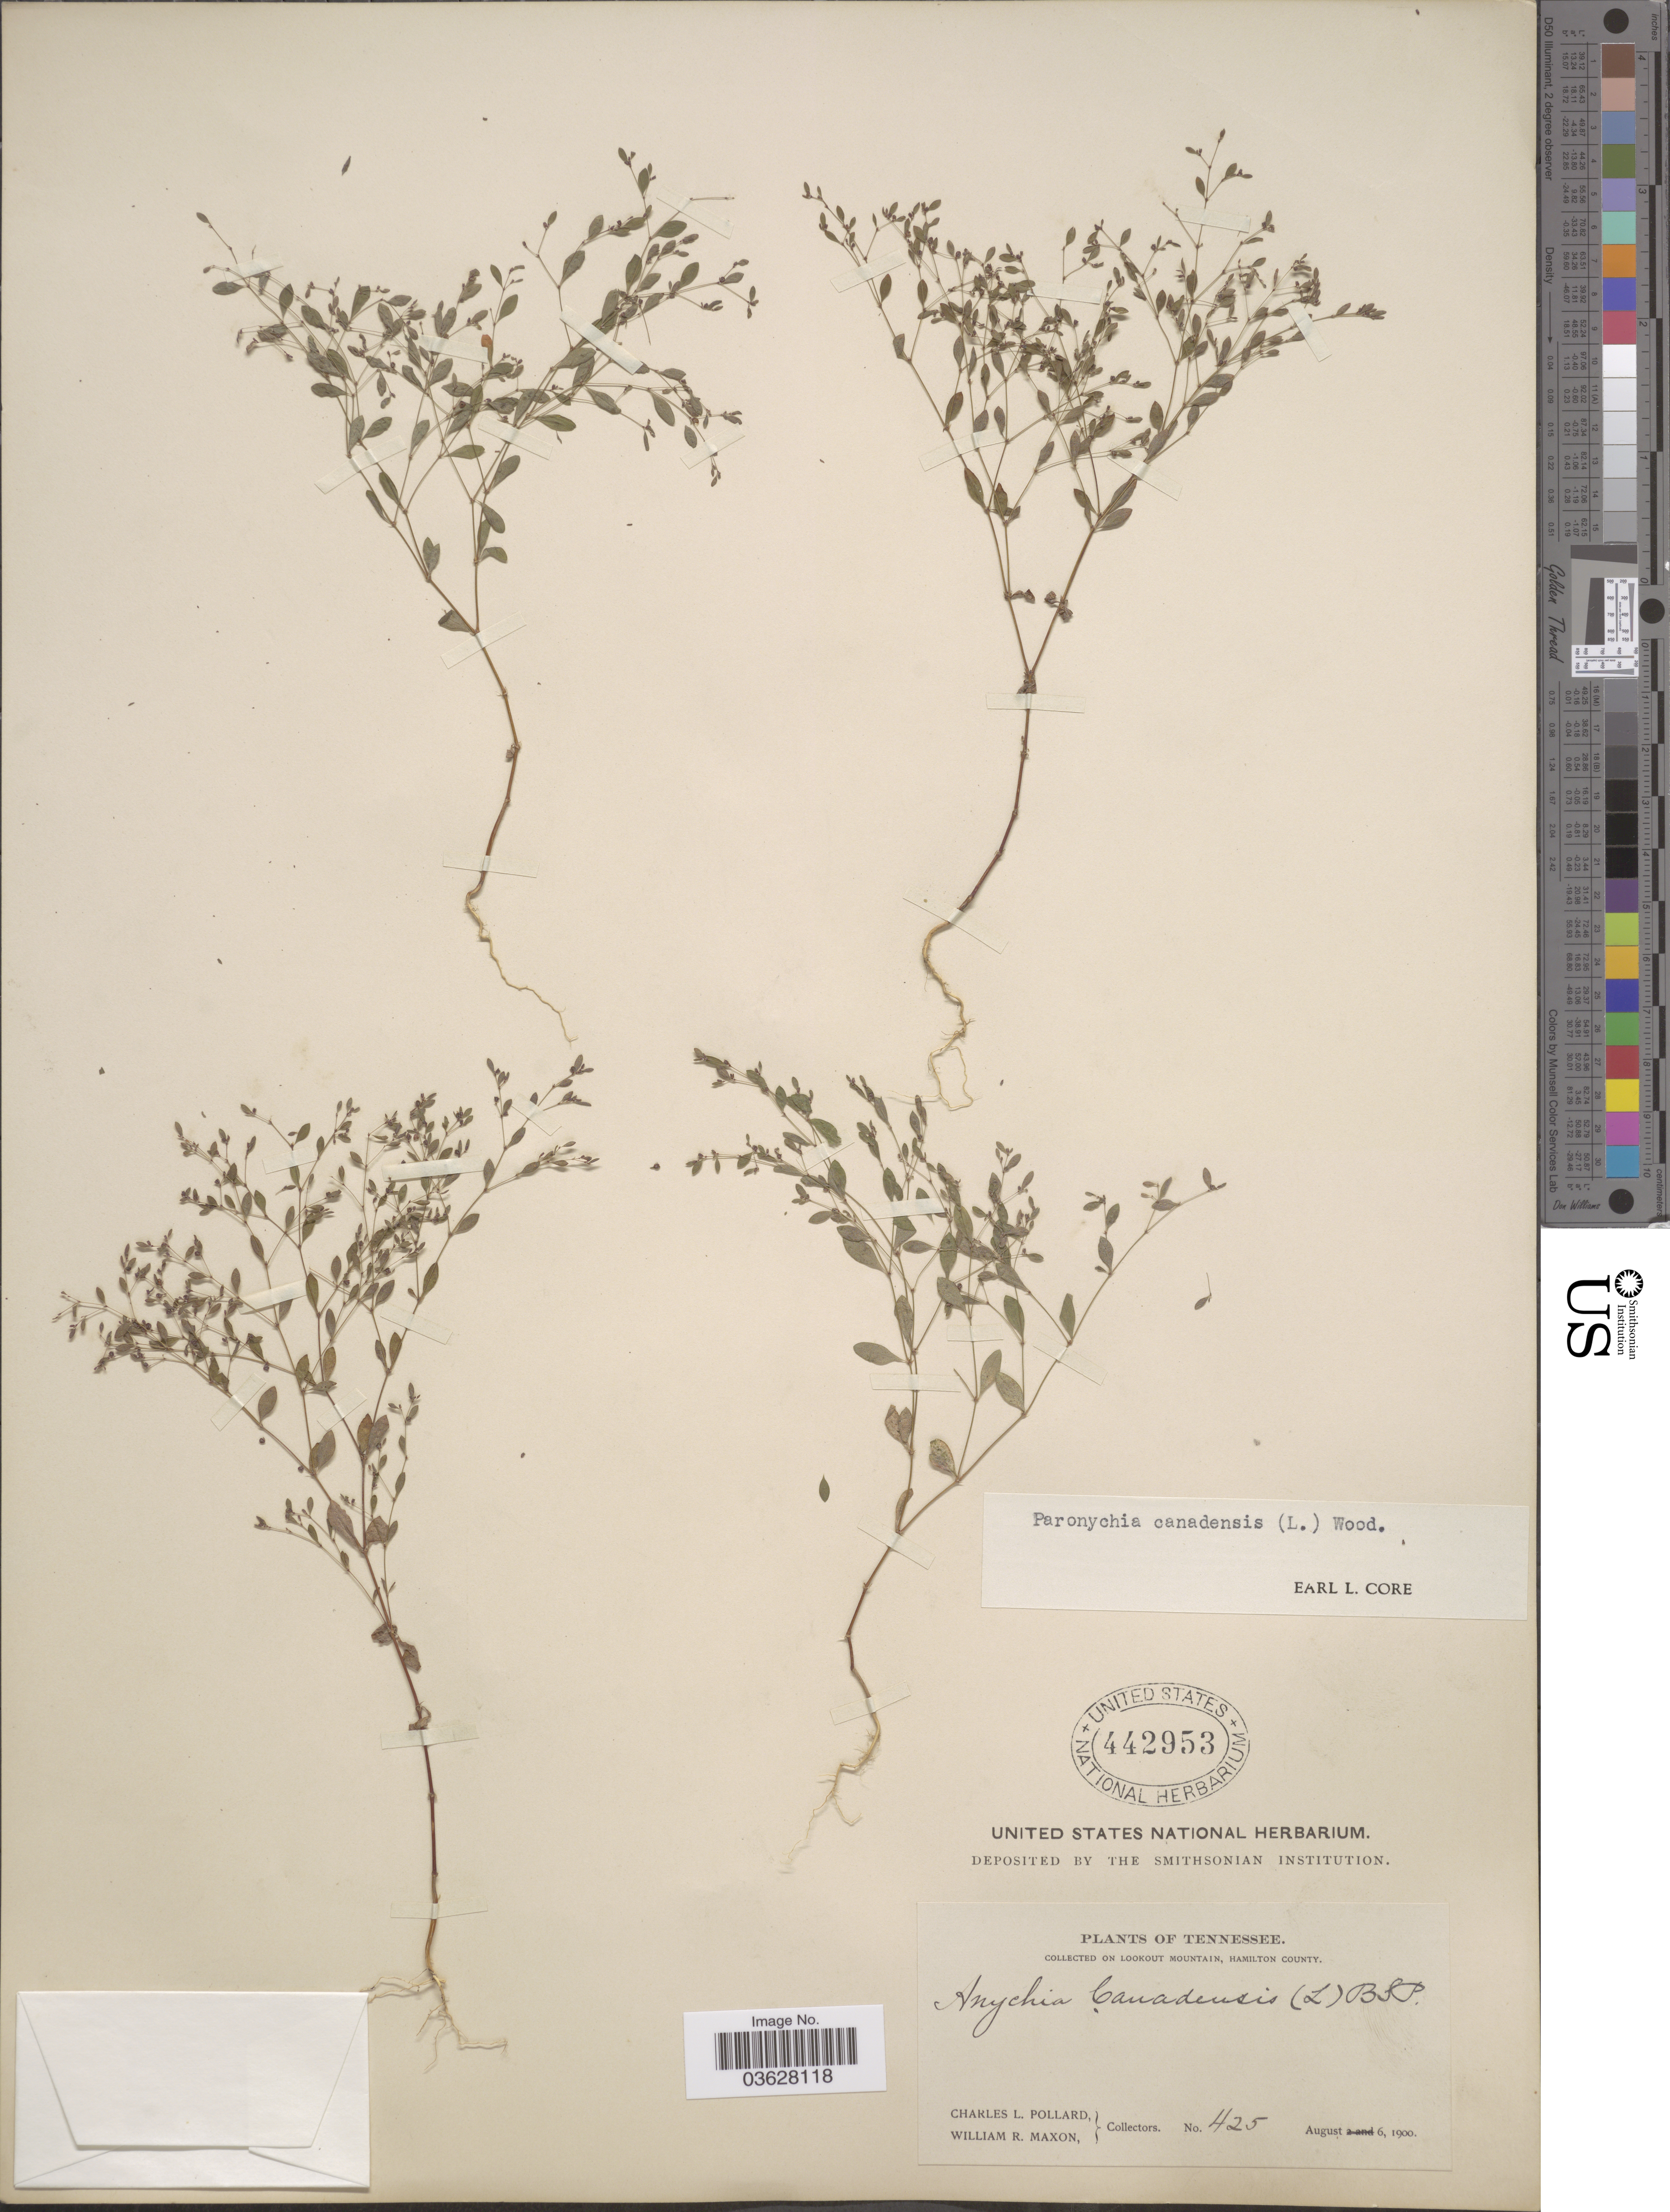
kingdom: Plantae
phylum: Tracheophyta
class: Magnoliopsida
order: Caryophyllales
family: Caryophyllaceae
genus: Paronychia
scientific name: Paronychia canadensis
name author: (L.) Alph. Wood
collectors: C. L. Pollard & W. R. Maxon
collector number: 425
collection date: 1900-08-06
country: United States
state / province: Tennessee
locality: On Lookout Mountain, Hamilton County.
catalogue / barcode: US 442953